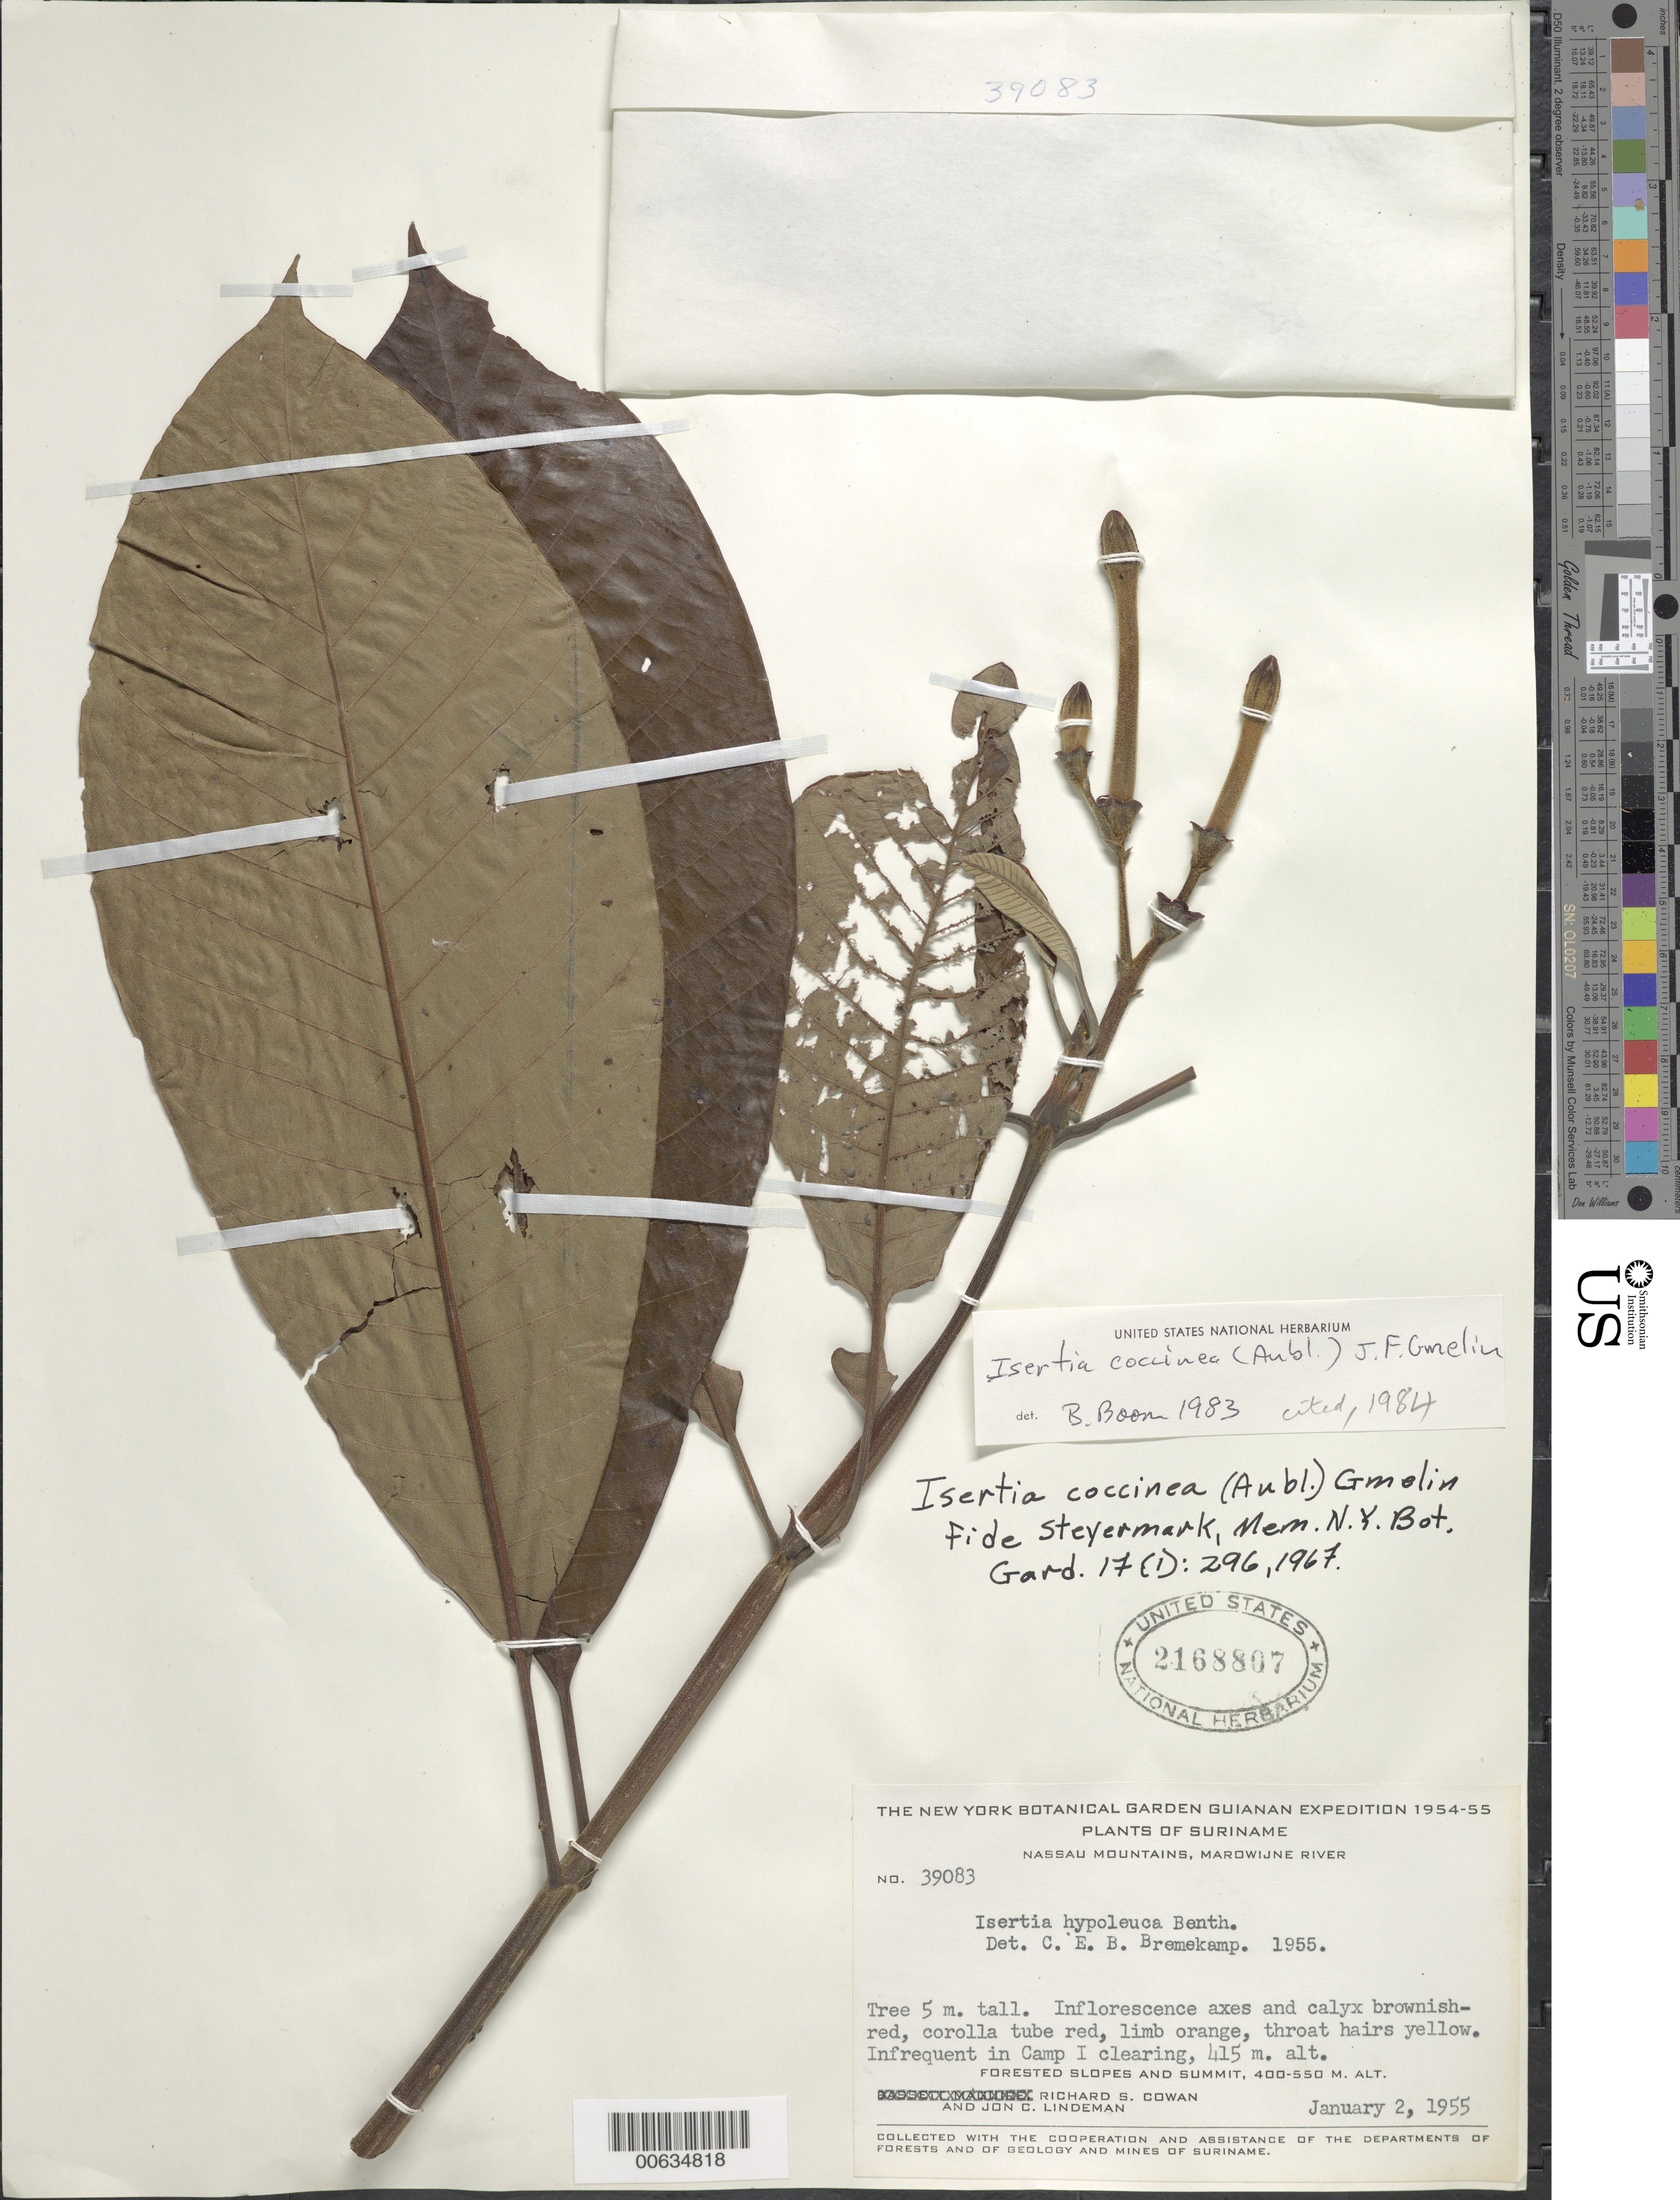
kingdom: Plantae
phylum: Tracheophyta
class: Magnoliopsida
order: Gentianales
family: Rubiaceae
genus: Isertia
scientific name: Isertia coccinea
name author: (Aubl.) Vahl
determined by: Boom, B. M.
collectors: R. S. Cowan & J. C. Lindeman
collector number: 39083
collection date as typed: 2-Jan-55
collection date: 1955-01-02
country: Suriname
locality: Nassau Mts., Marowijne R.; Camp I clearing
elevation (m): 415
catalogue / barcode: US 2168807